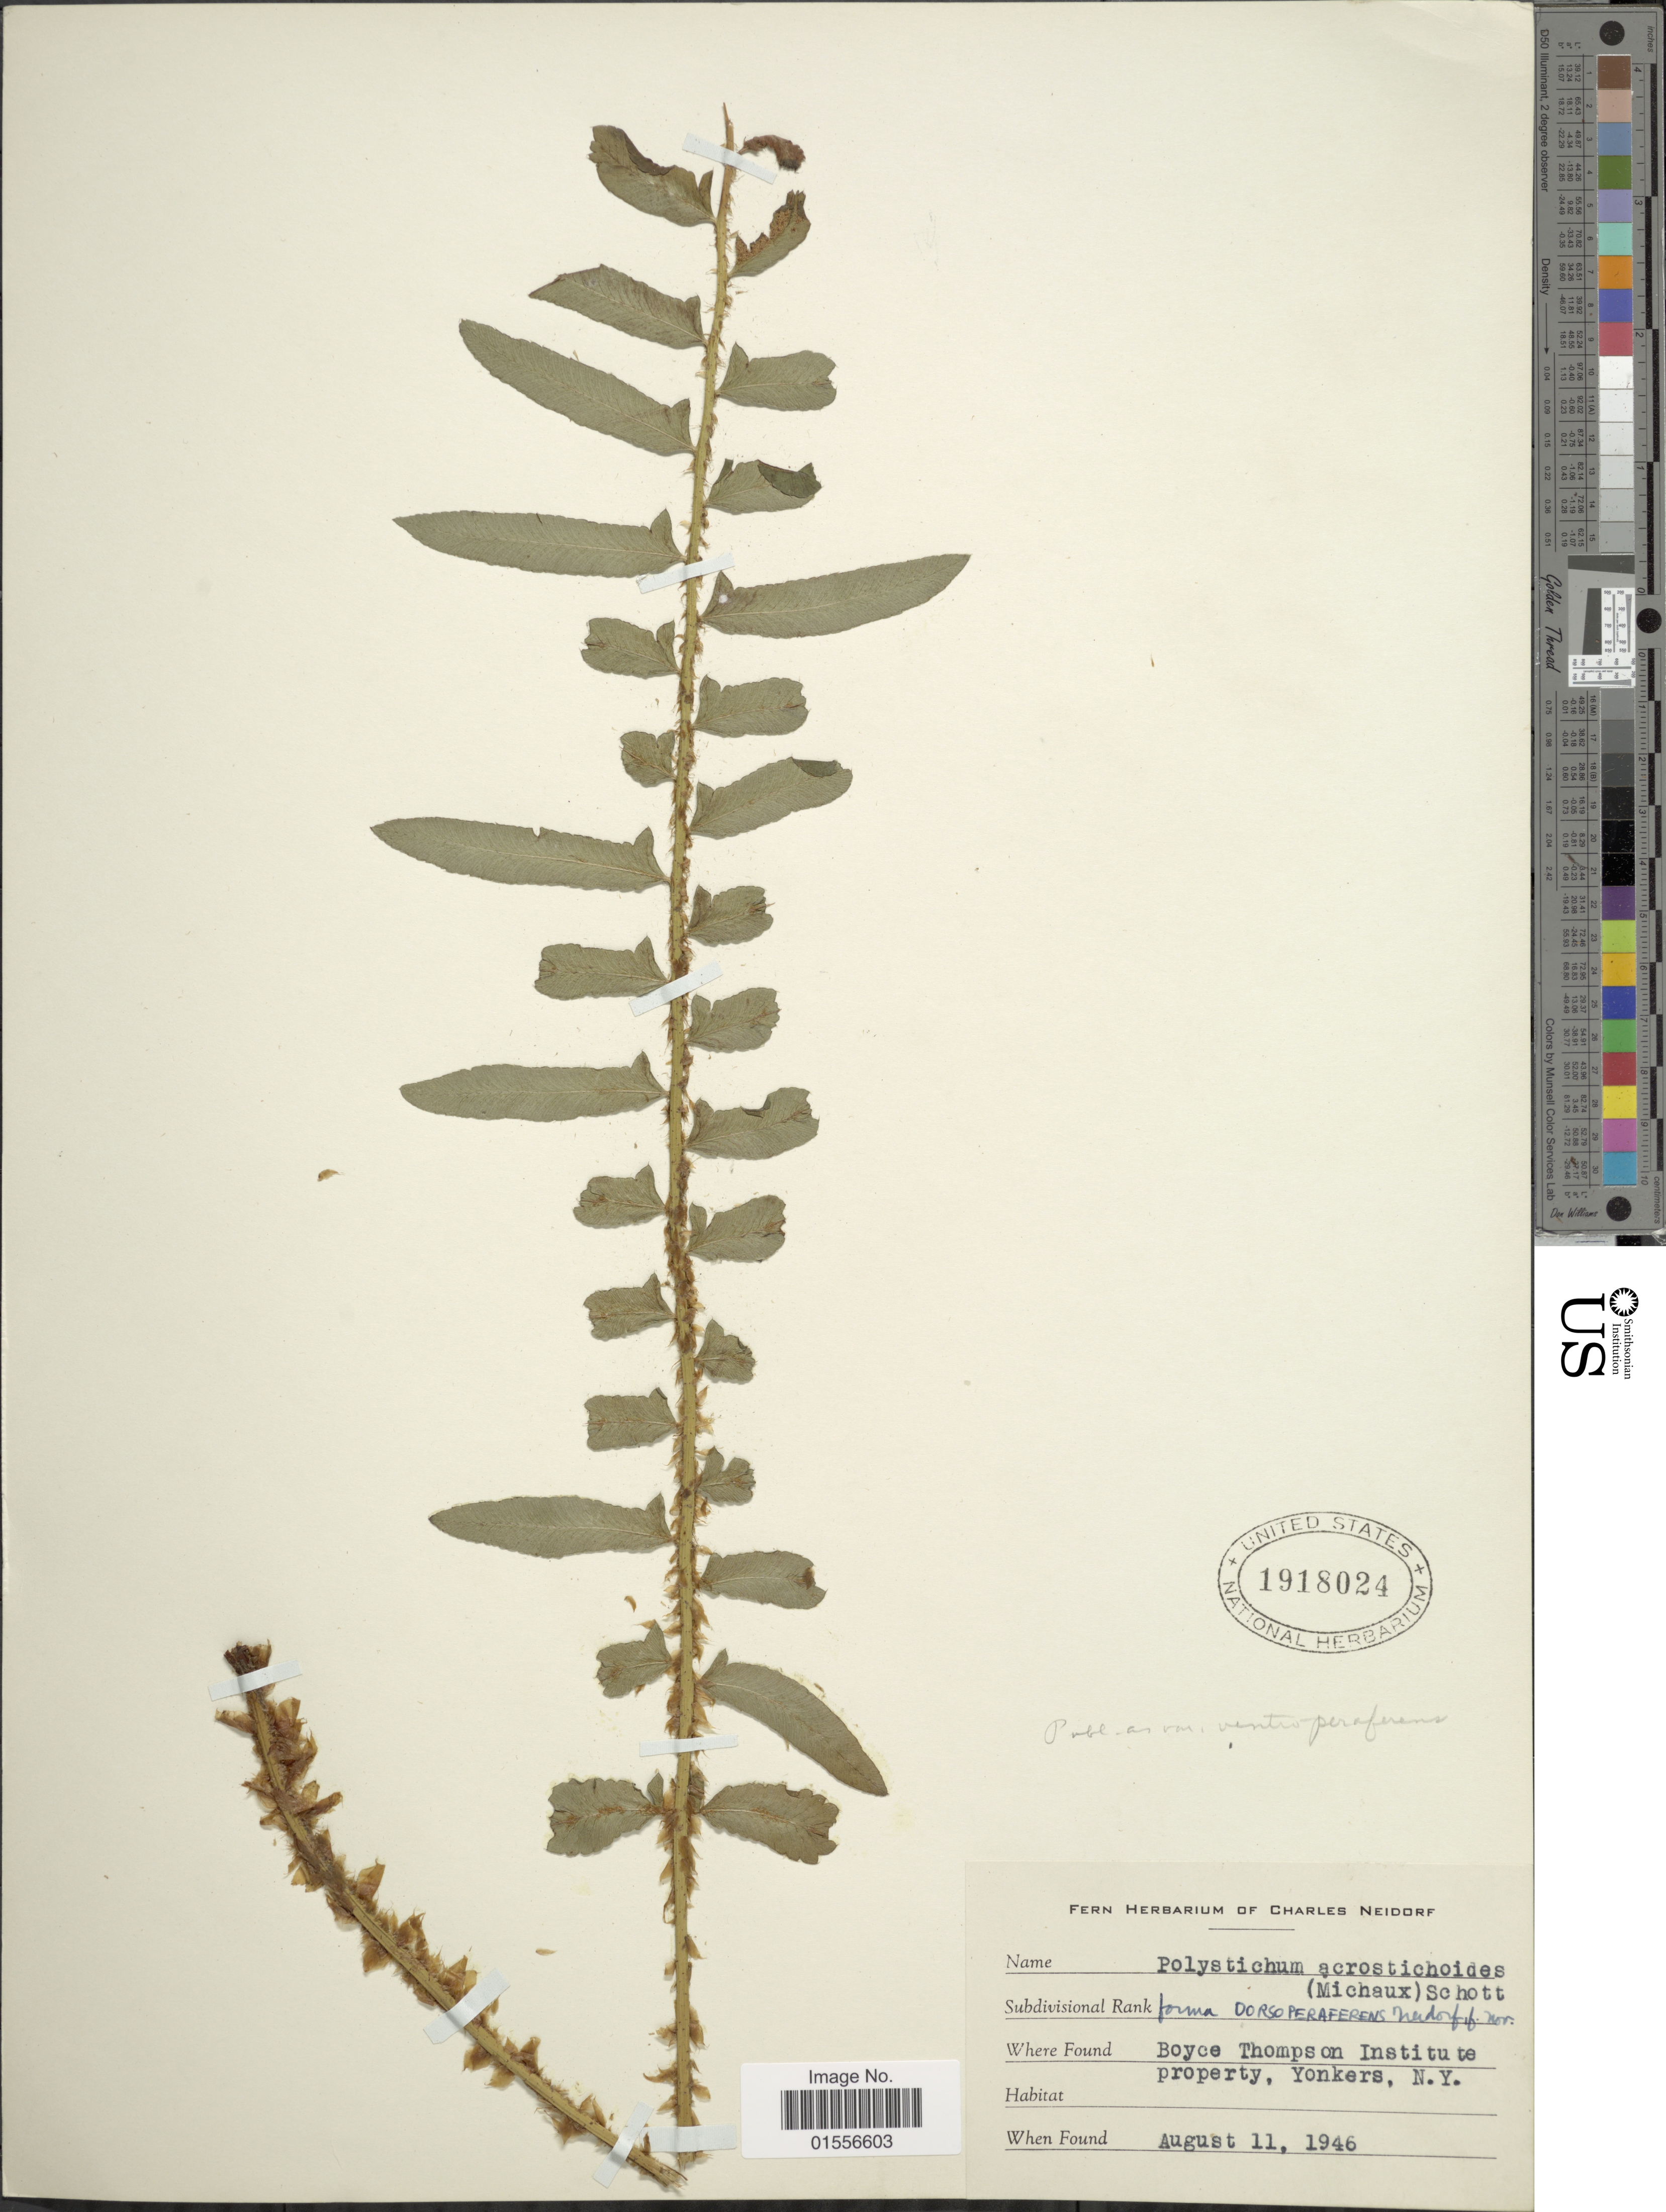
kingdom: Plantae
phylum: Tracheophyta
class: Polypodiopsida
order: Polypodiales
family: Dryopteridaceae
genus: Polystichum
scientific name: Polystichum acrostichoides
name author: (Michx.) Schott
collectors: ex herb. Charles Neidorf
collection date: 1946-08-11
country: United States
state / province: New York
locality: Boyce Thompson Institute property, Yonkers.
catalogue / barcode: US 1918024